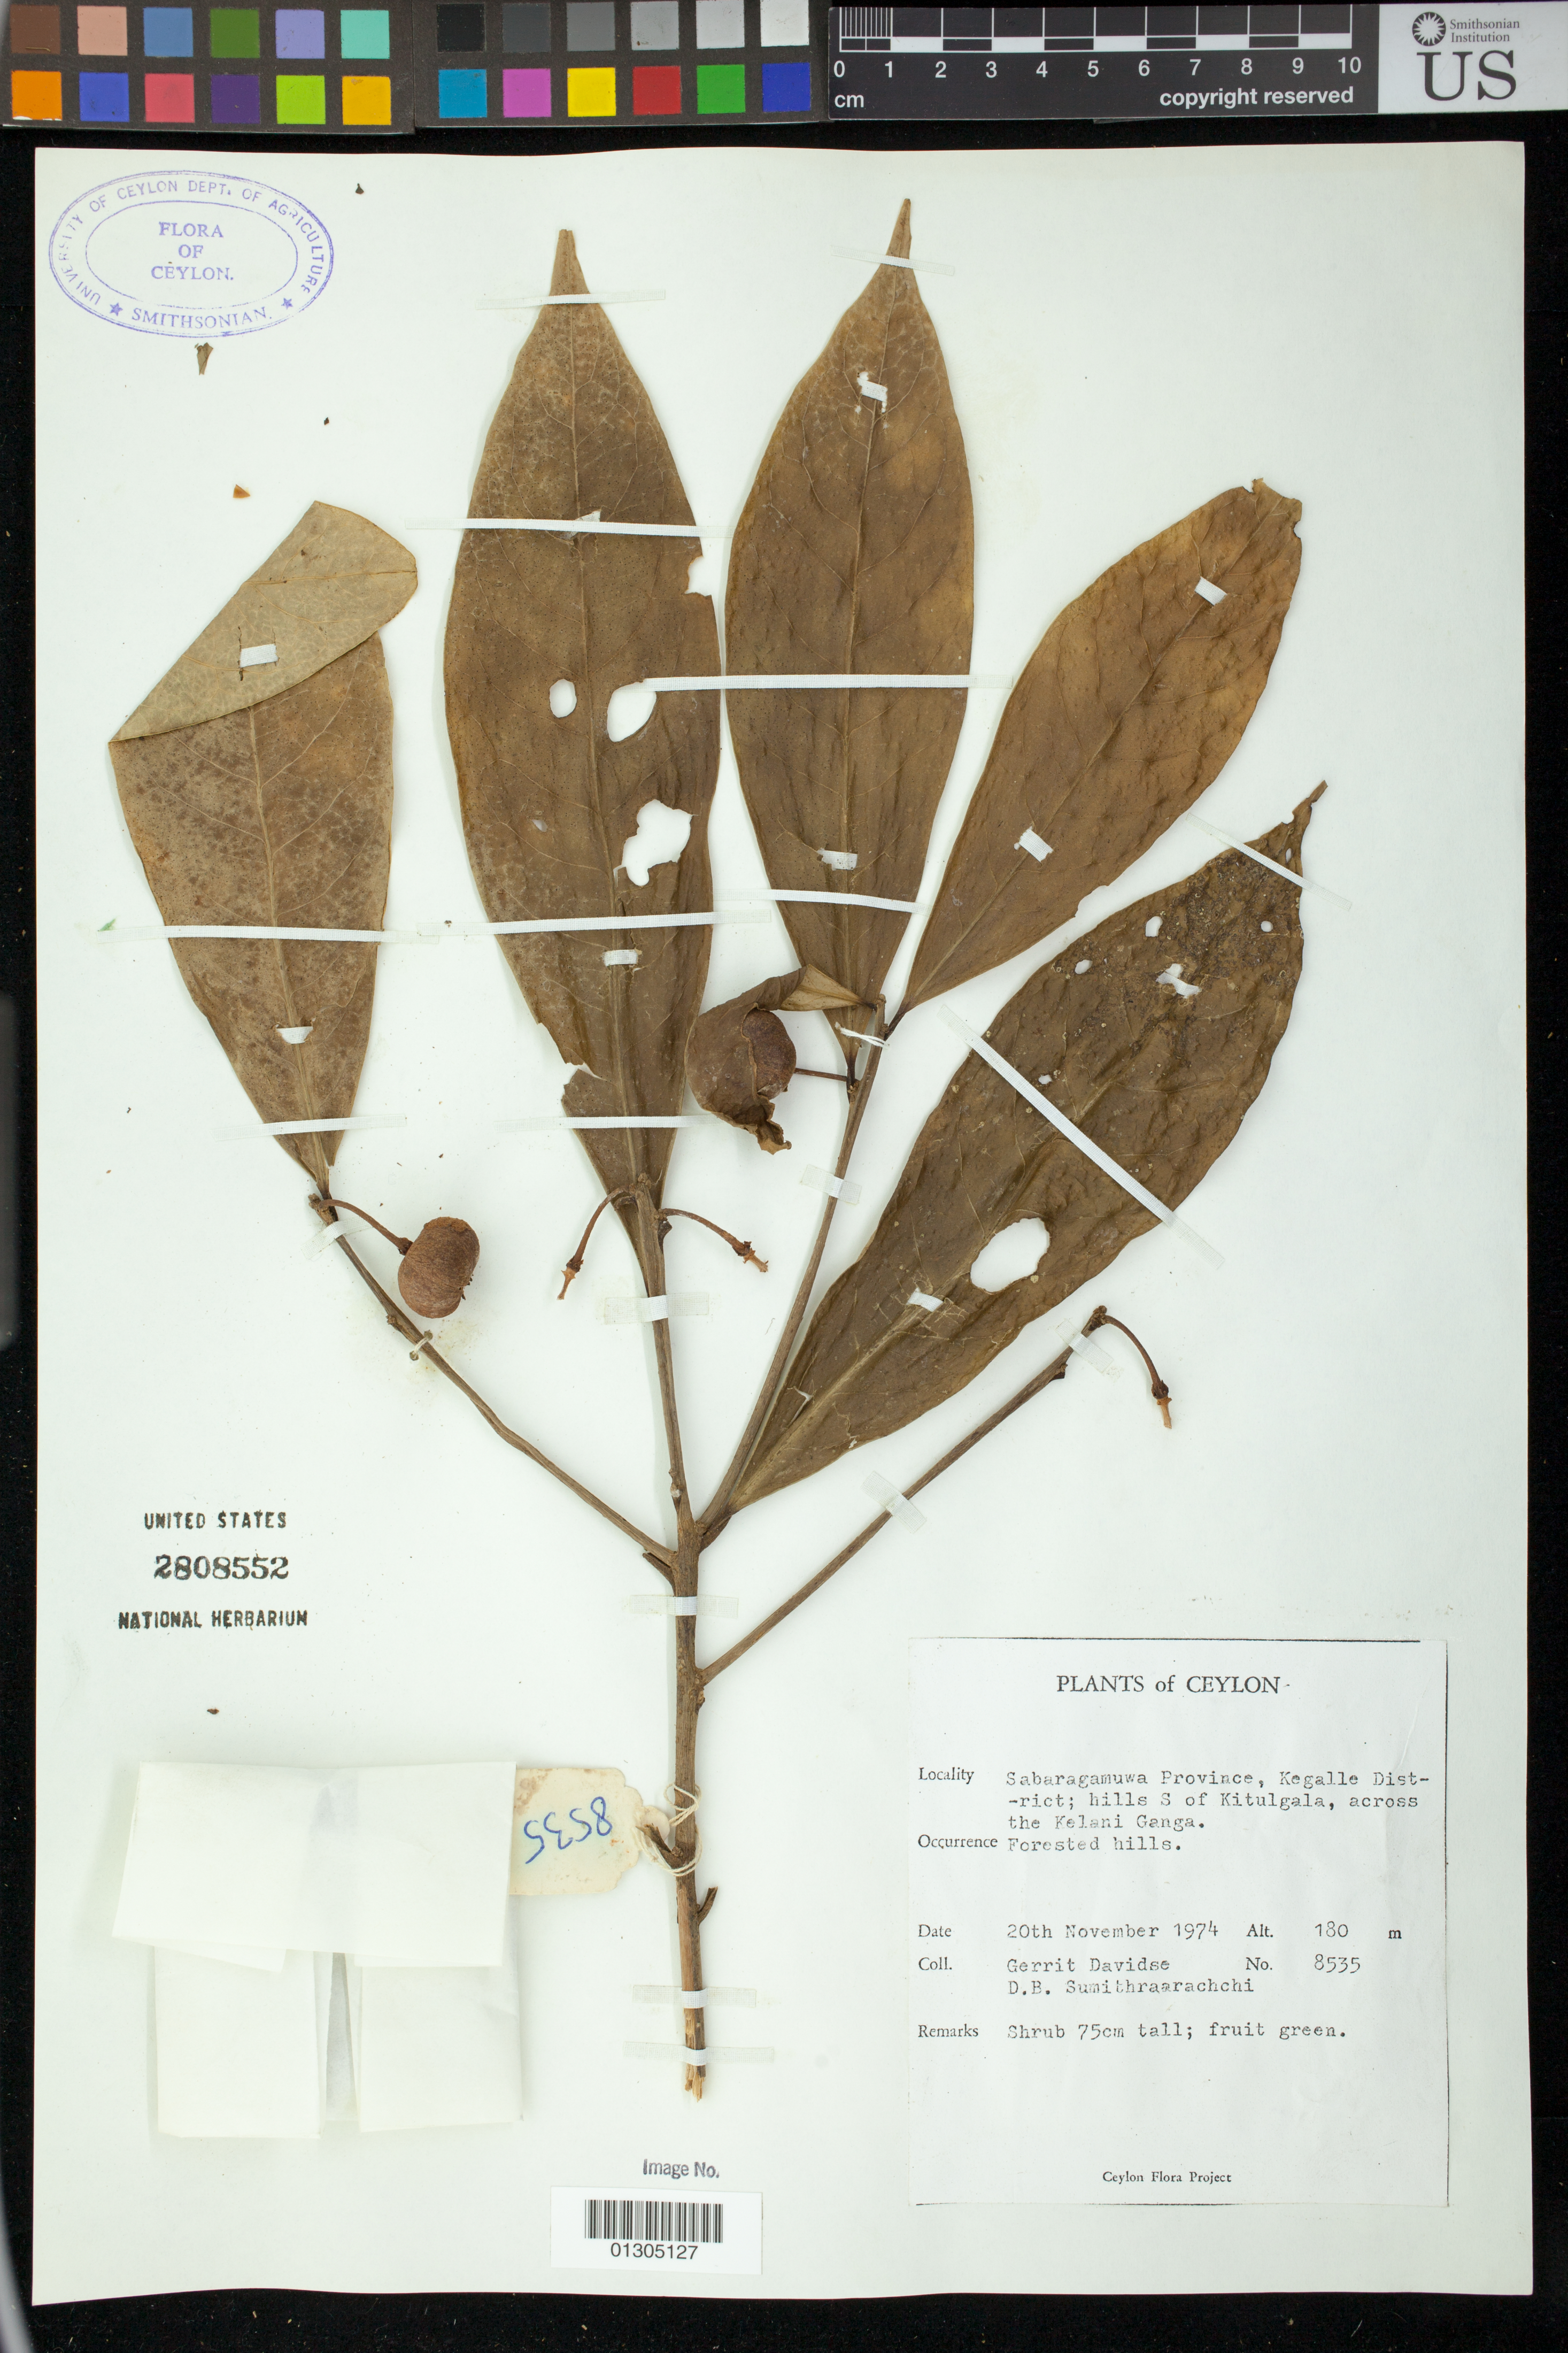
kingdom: Plantae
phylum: Tracheophyta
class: Magnoliopsida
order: Malpighiales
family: Euphorbiaceae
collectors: G. Davidse & D. B. Sumithraarachchi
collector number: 8535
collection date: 1974-11-20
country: Sri Lanka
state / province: Sabaragamuwa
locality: Kegalle District: hills S of Kitulgala, across the Kelani Ganga.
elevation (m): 180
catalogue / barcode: US 2808552